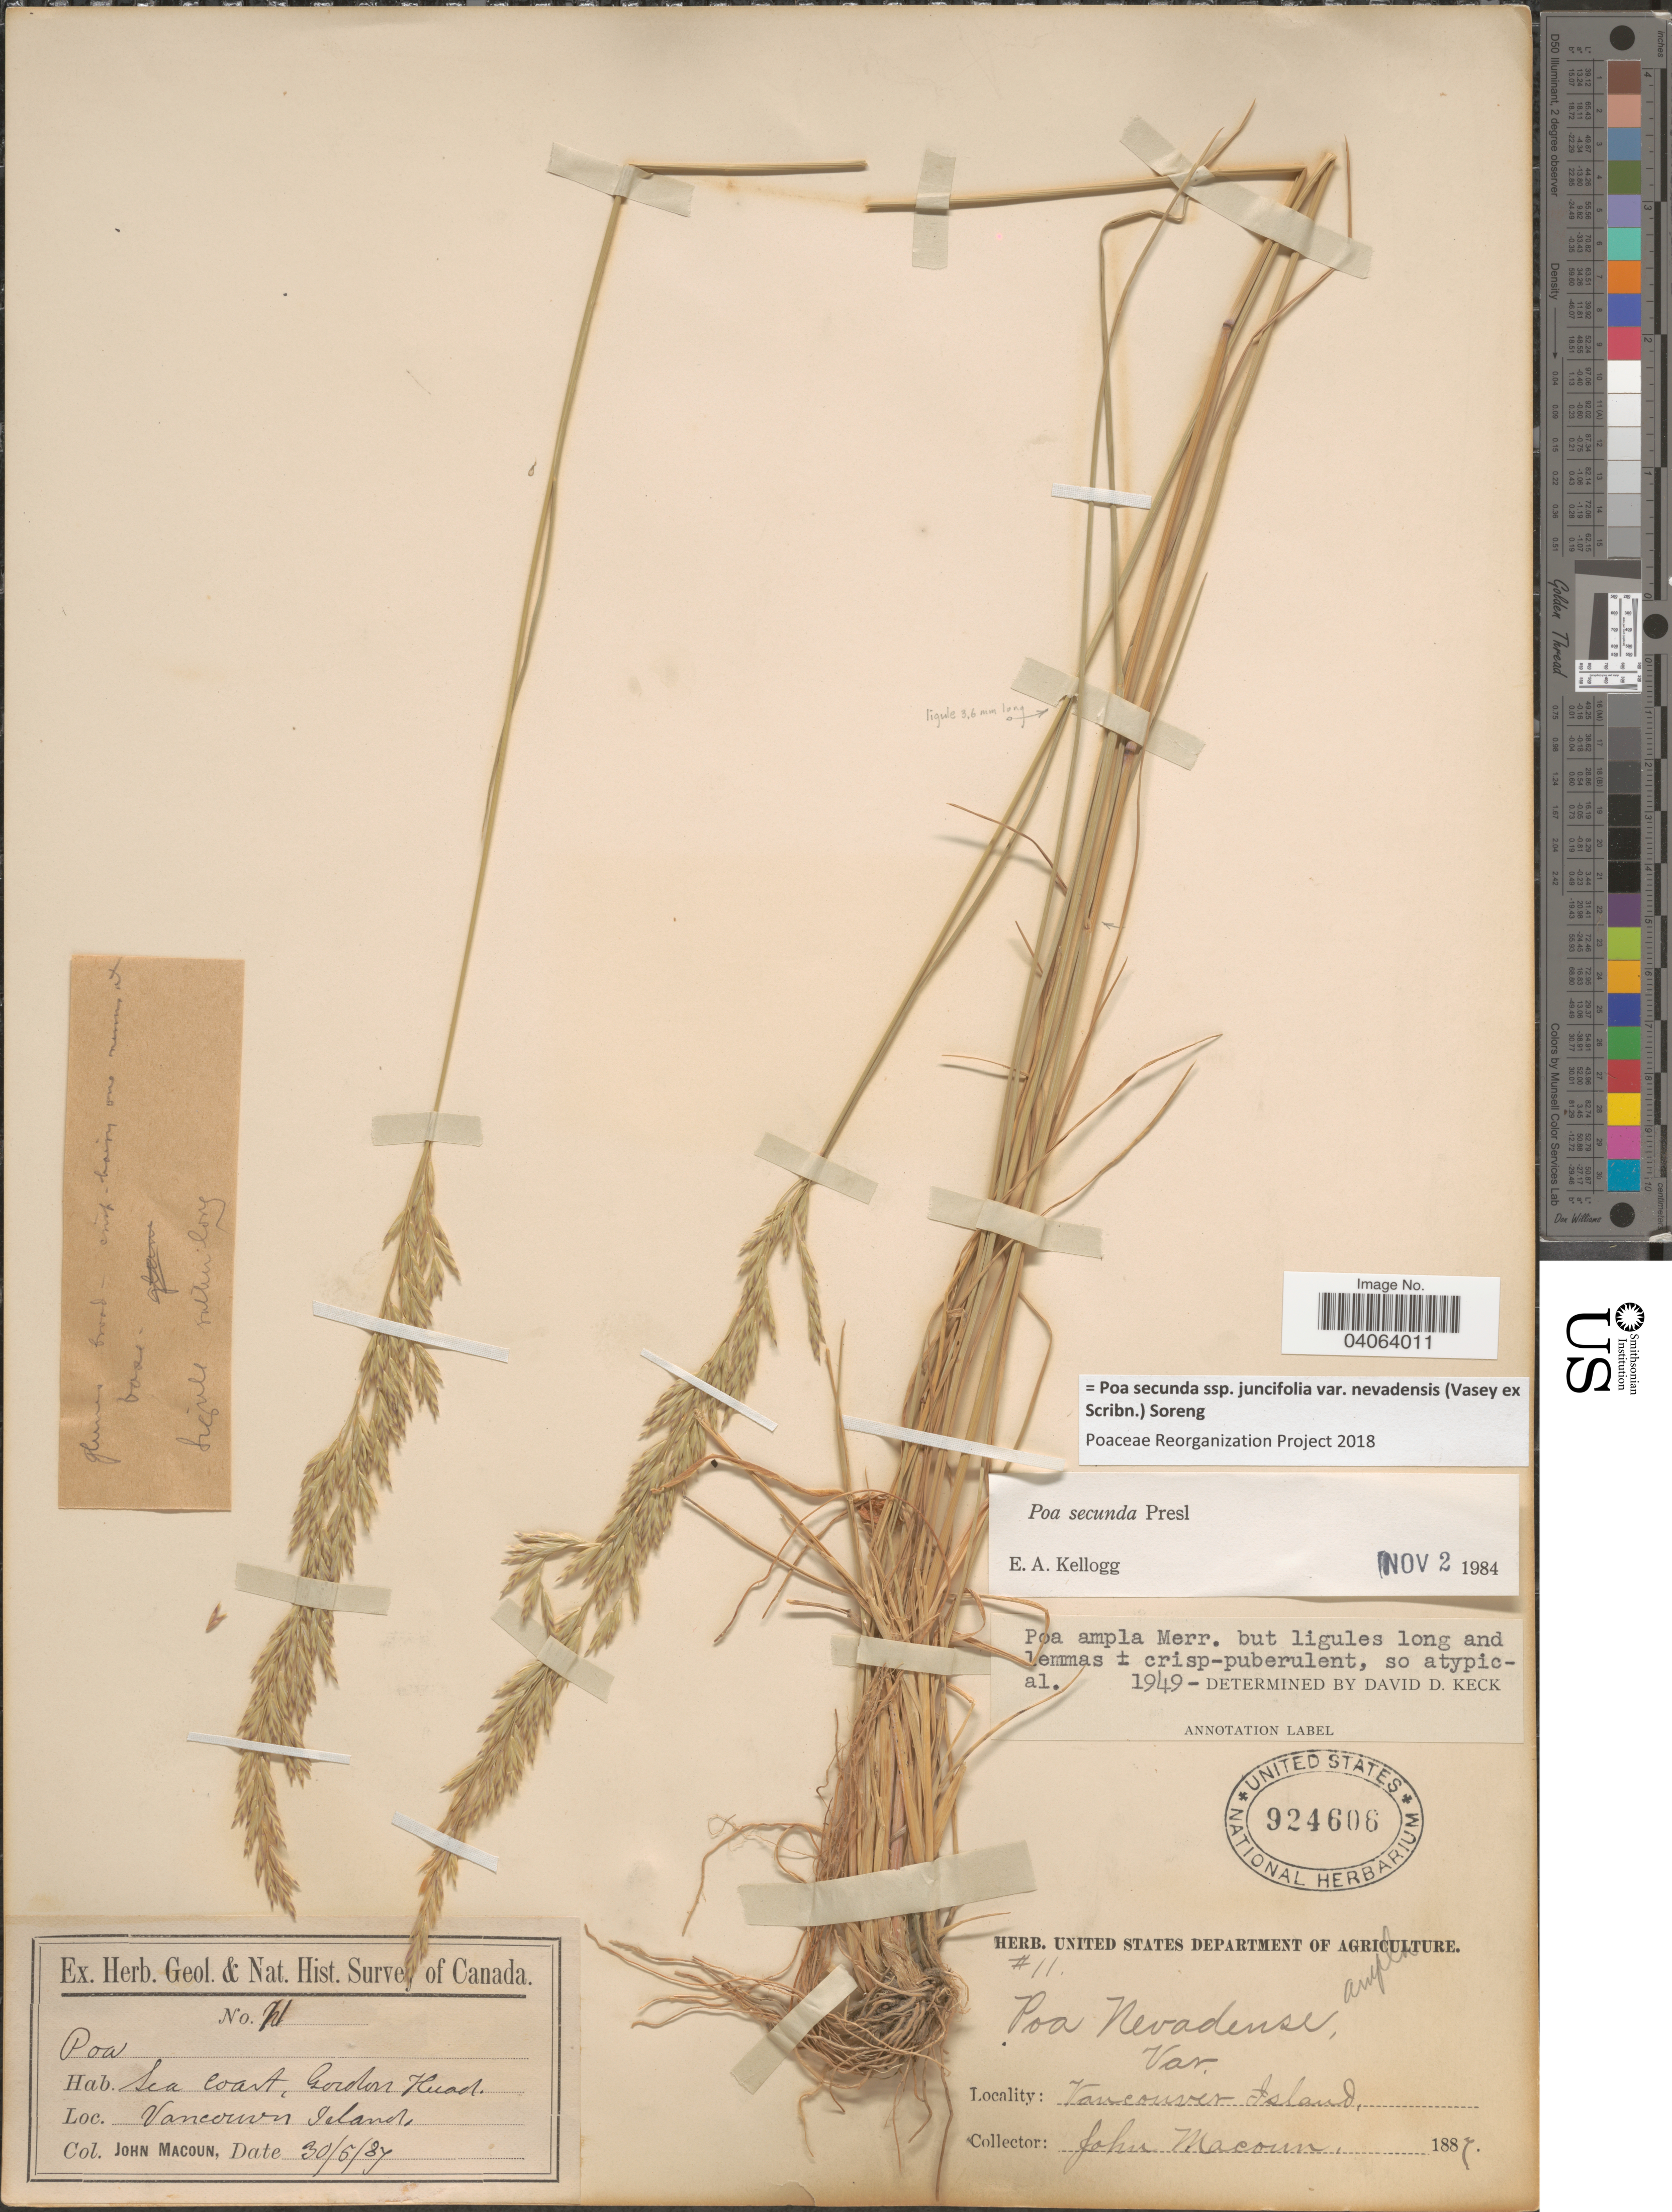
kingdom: Plantae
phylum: Tracheophyta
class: Liliopsida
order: Poales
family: Poaceae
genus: Poa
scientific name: Poa secunda subsp. juncifolia var. nevadensis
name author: (Vasey ex Scribn.) Soreng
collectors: J. Macoun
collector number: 71*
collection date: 1887-05-30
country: Canada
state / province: British Columbia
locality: Sea coast, Gordon Head. Vancouver Island.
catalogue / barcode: US 924606